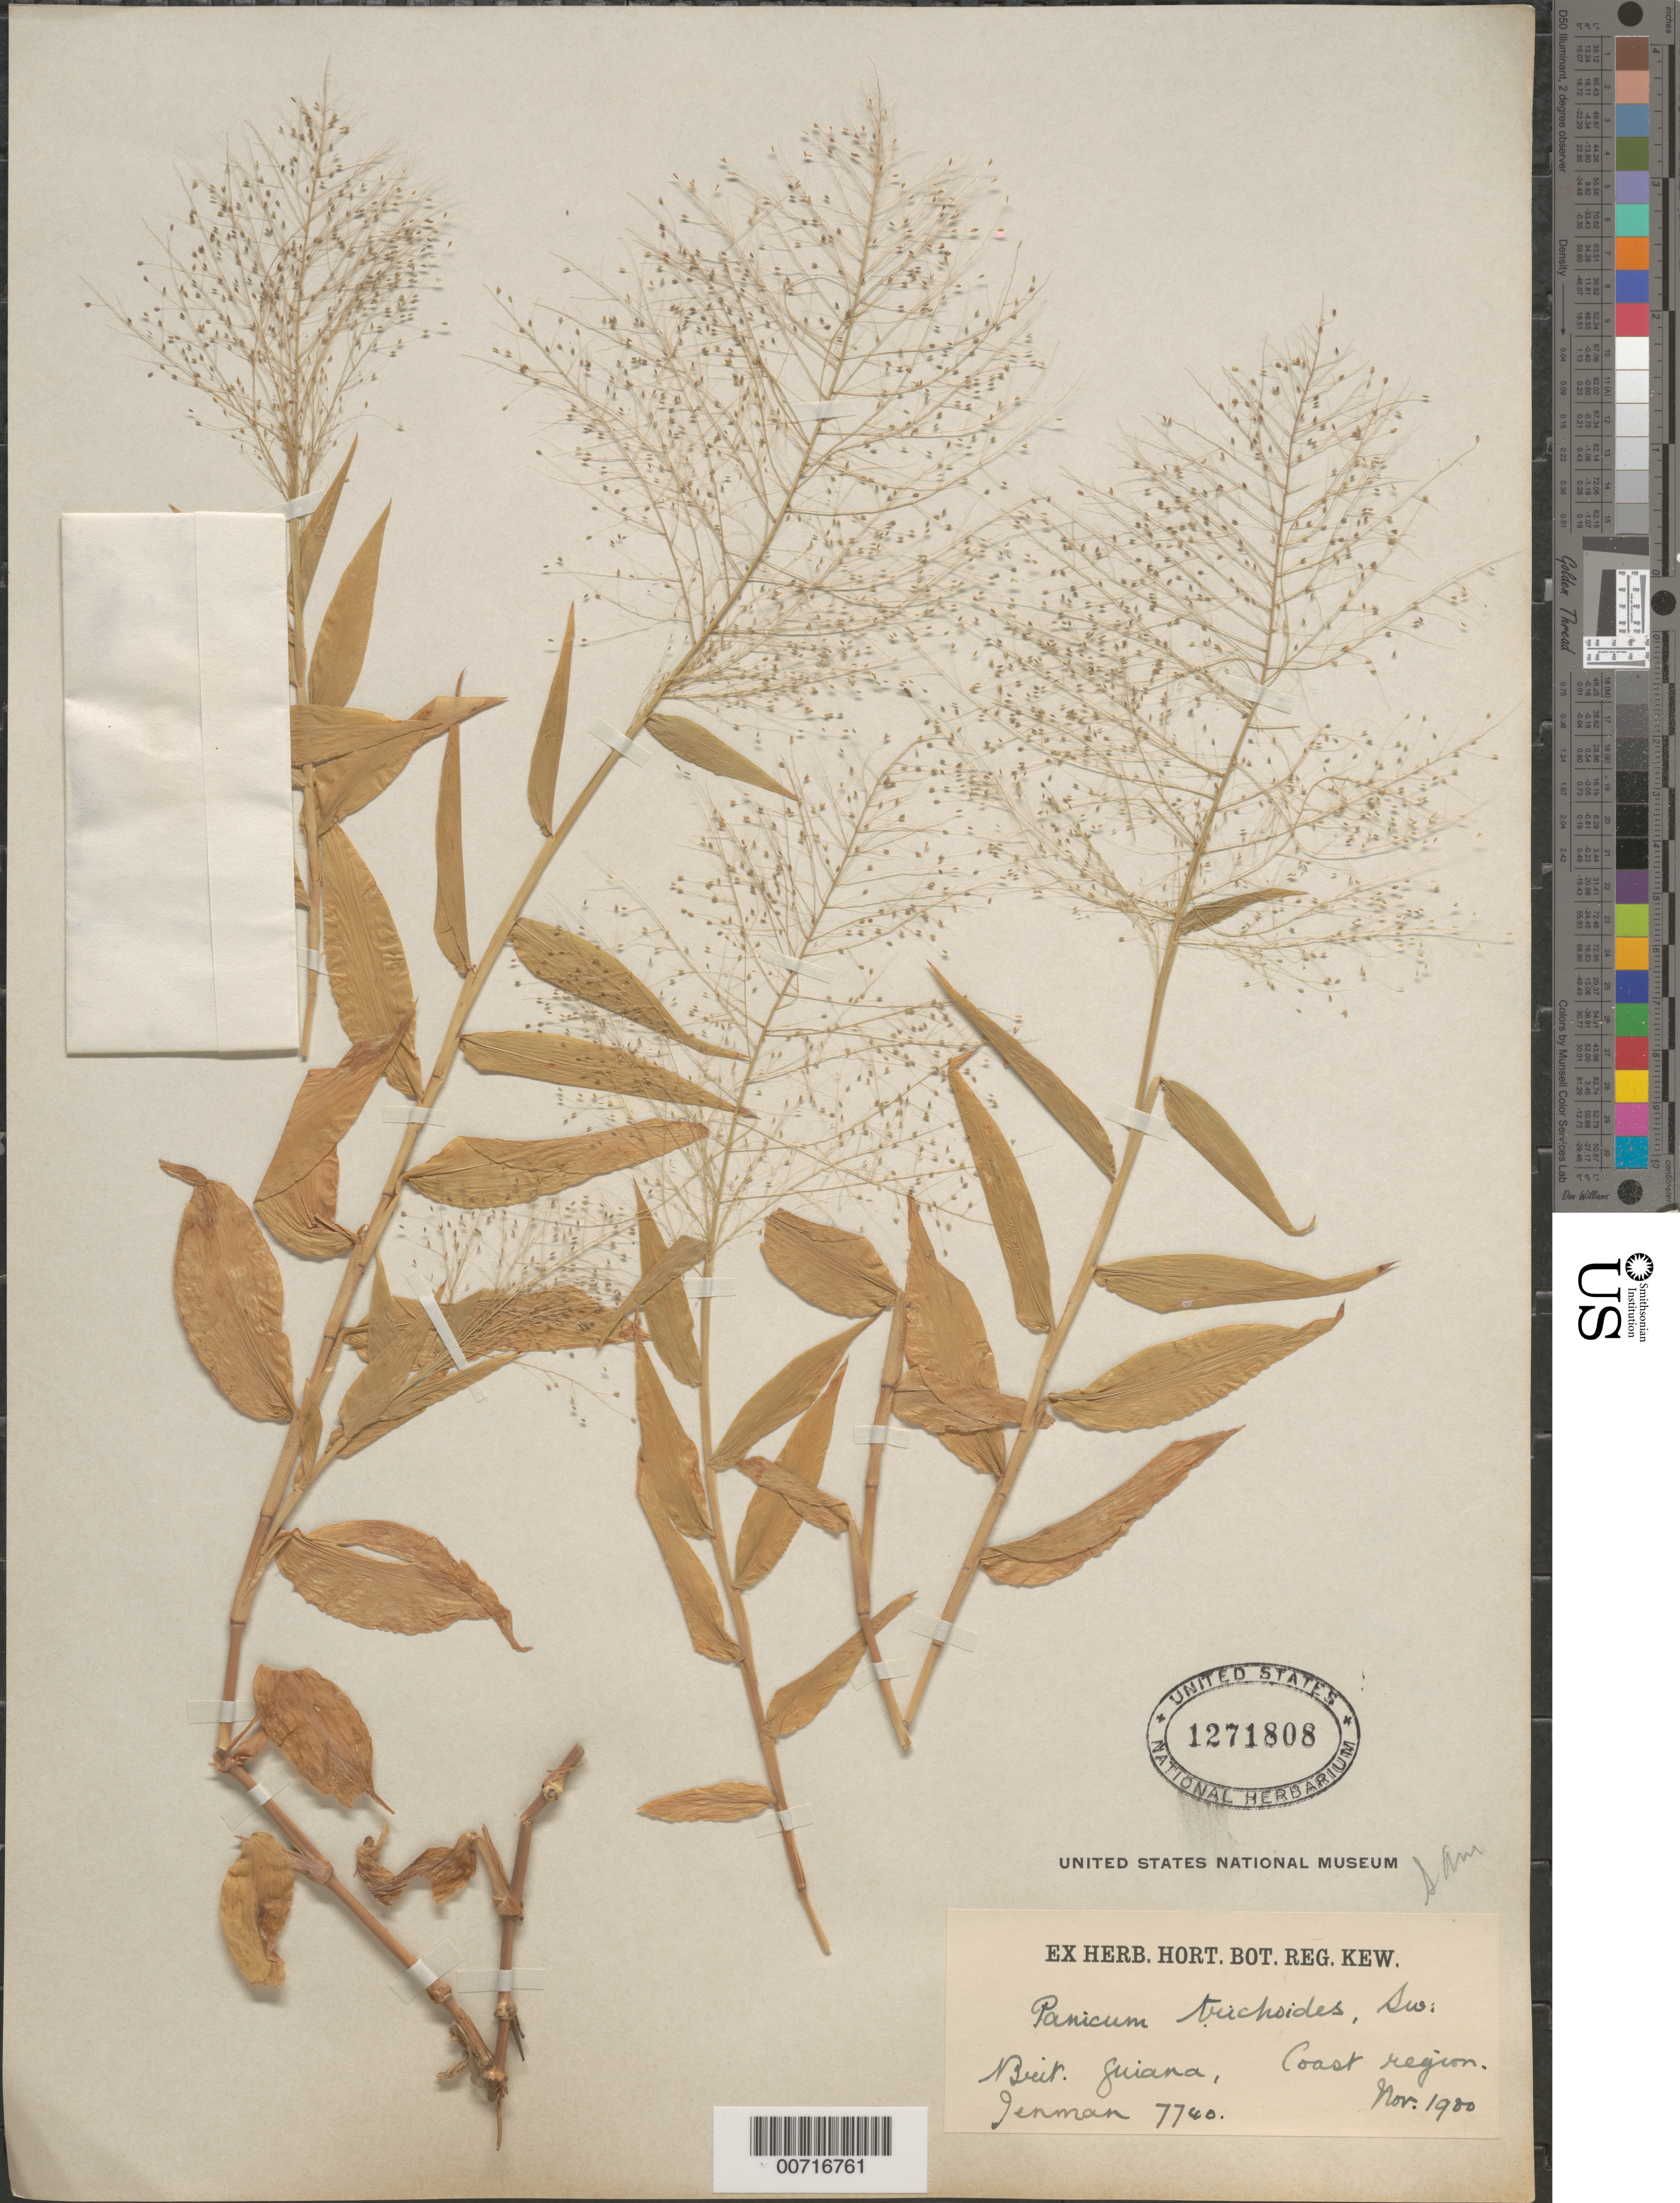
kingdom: Plantae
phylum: Tracheophyta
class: Liliopsida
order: Poales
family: Poaceae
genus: Panicum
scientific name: Panicum trichoides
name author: Sw.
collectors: -. Jenman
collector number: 7740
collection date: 1900-11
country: Guyana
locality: Brit. Guiana, Coast region.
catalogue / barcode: US 1271808